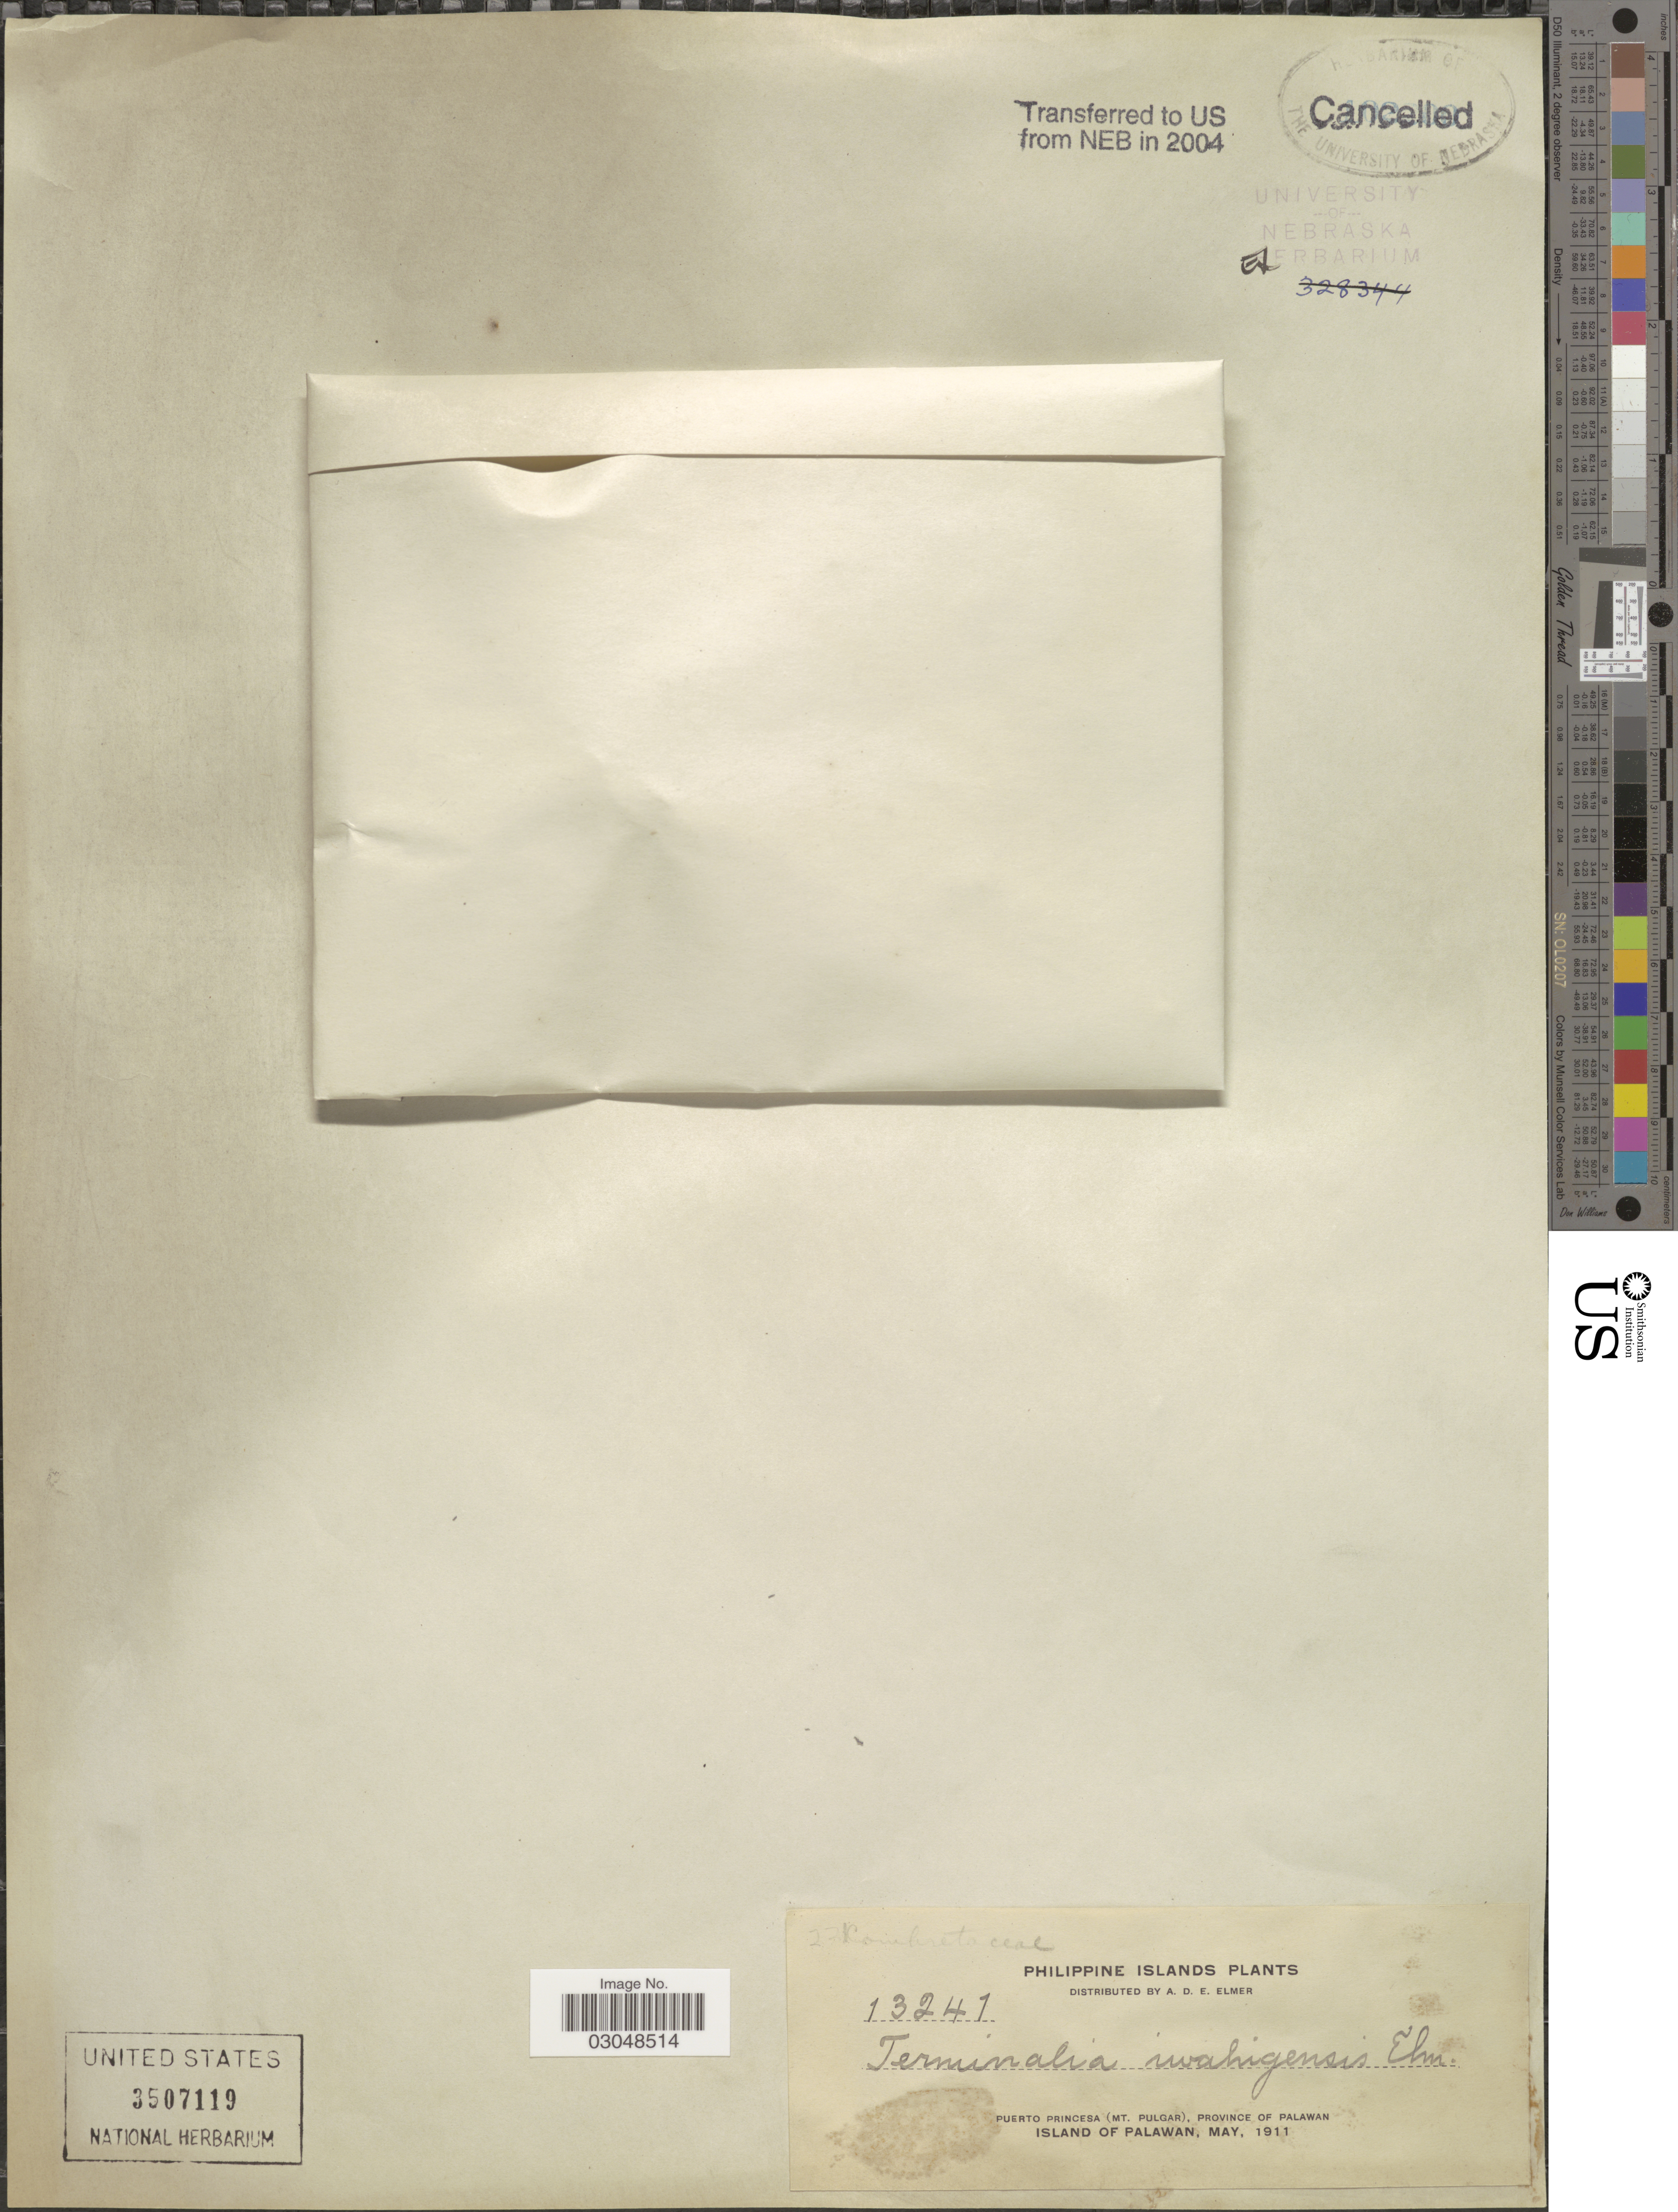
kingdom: Plantae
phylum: Tracheophyta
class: Magnoliopsida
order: Myrtales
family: Combretaceae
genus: Terminalia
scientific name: Terminalia iwahigensis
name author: Elmer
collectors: A. D. E. Elmer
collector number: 13241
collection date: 1911-05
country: Philippines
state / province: Mimaropa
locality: Philippine Islands, Puerto Princesa (Mt. Pulgar), Province of Palawan, Island of Palawan.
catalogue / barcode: US 3507119